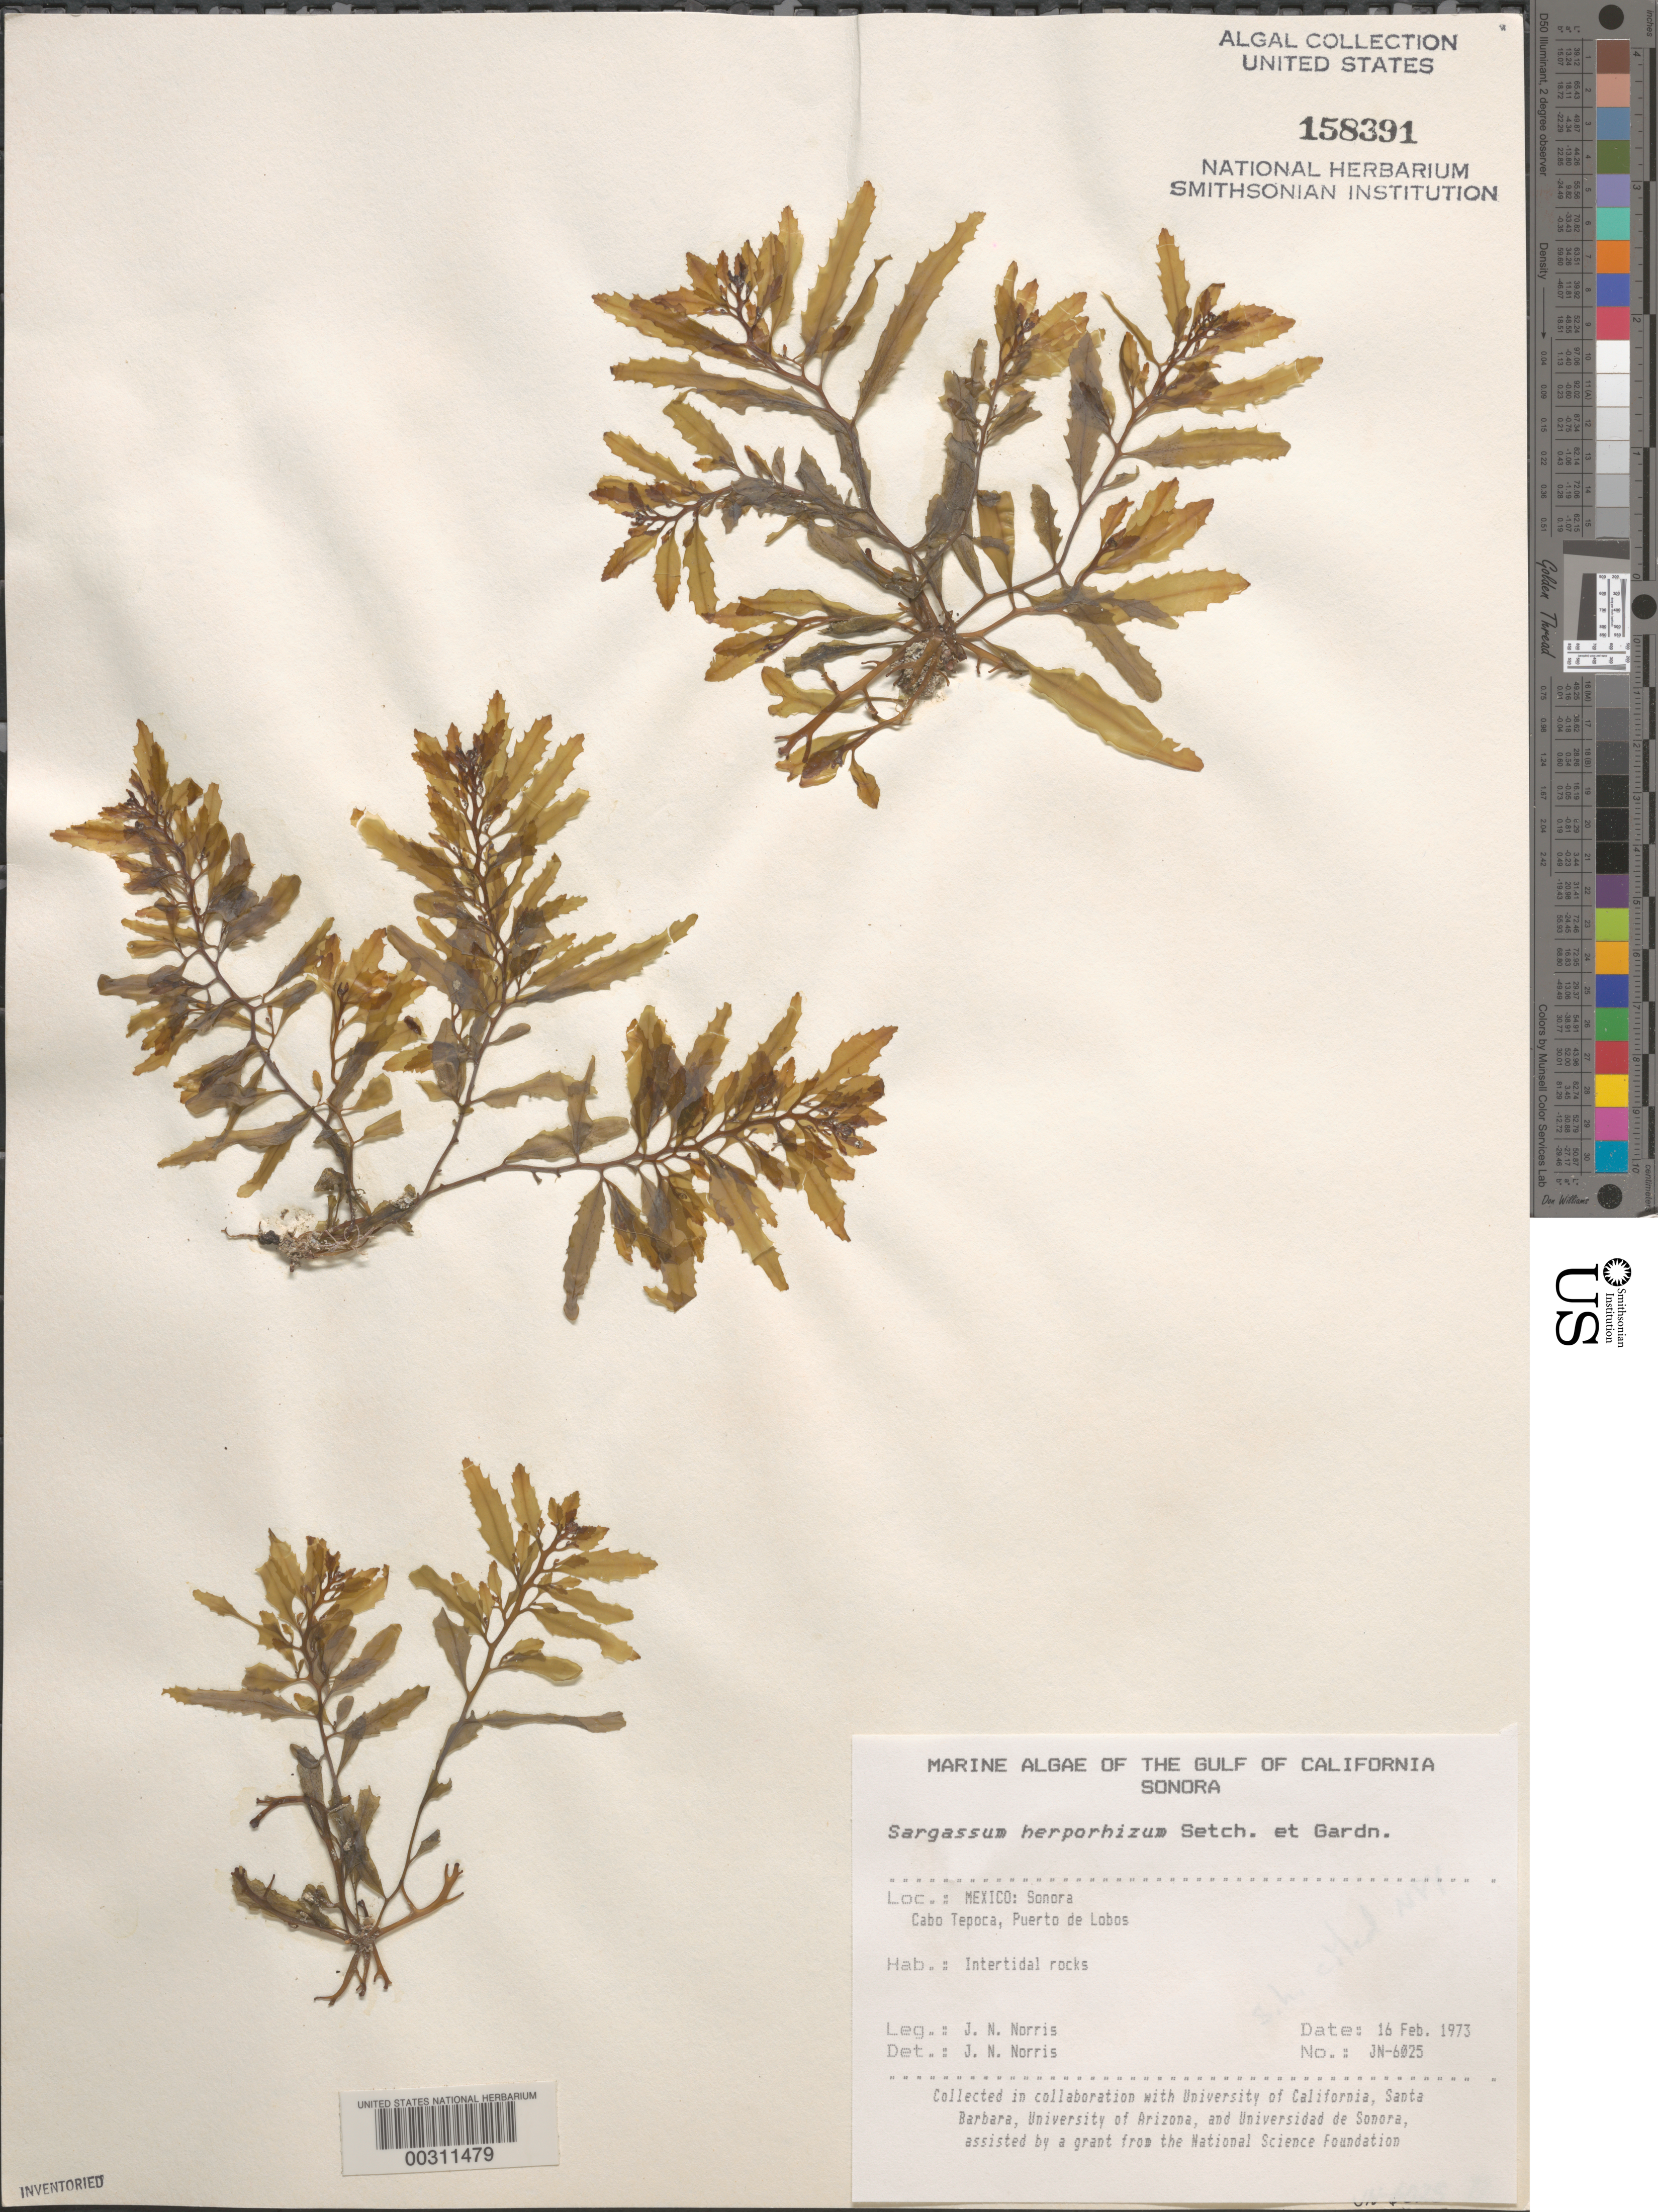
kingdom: Chromista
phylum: Ochrophyta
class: Phaeophyceae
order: Fucales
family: Sargassaceae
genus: Sargassum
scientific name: Sargassum herporhizum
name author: Setch. & N.L. Gardner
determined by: Norris, James N.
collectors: J. N. Norris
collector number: JN-6025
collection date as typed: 16 Feb 1973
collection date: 1973-02-16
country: Mexico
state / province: Sonora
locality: Cabo Tepoca, Puerto de Lobos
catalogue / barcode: US 158391